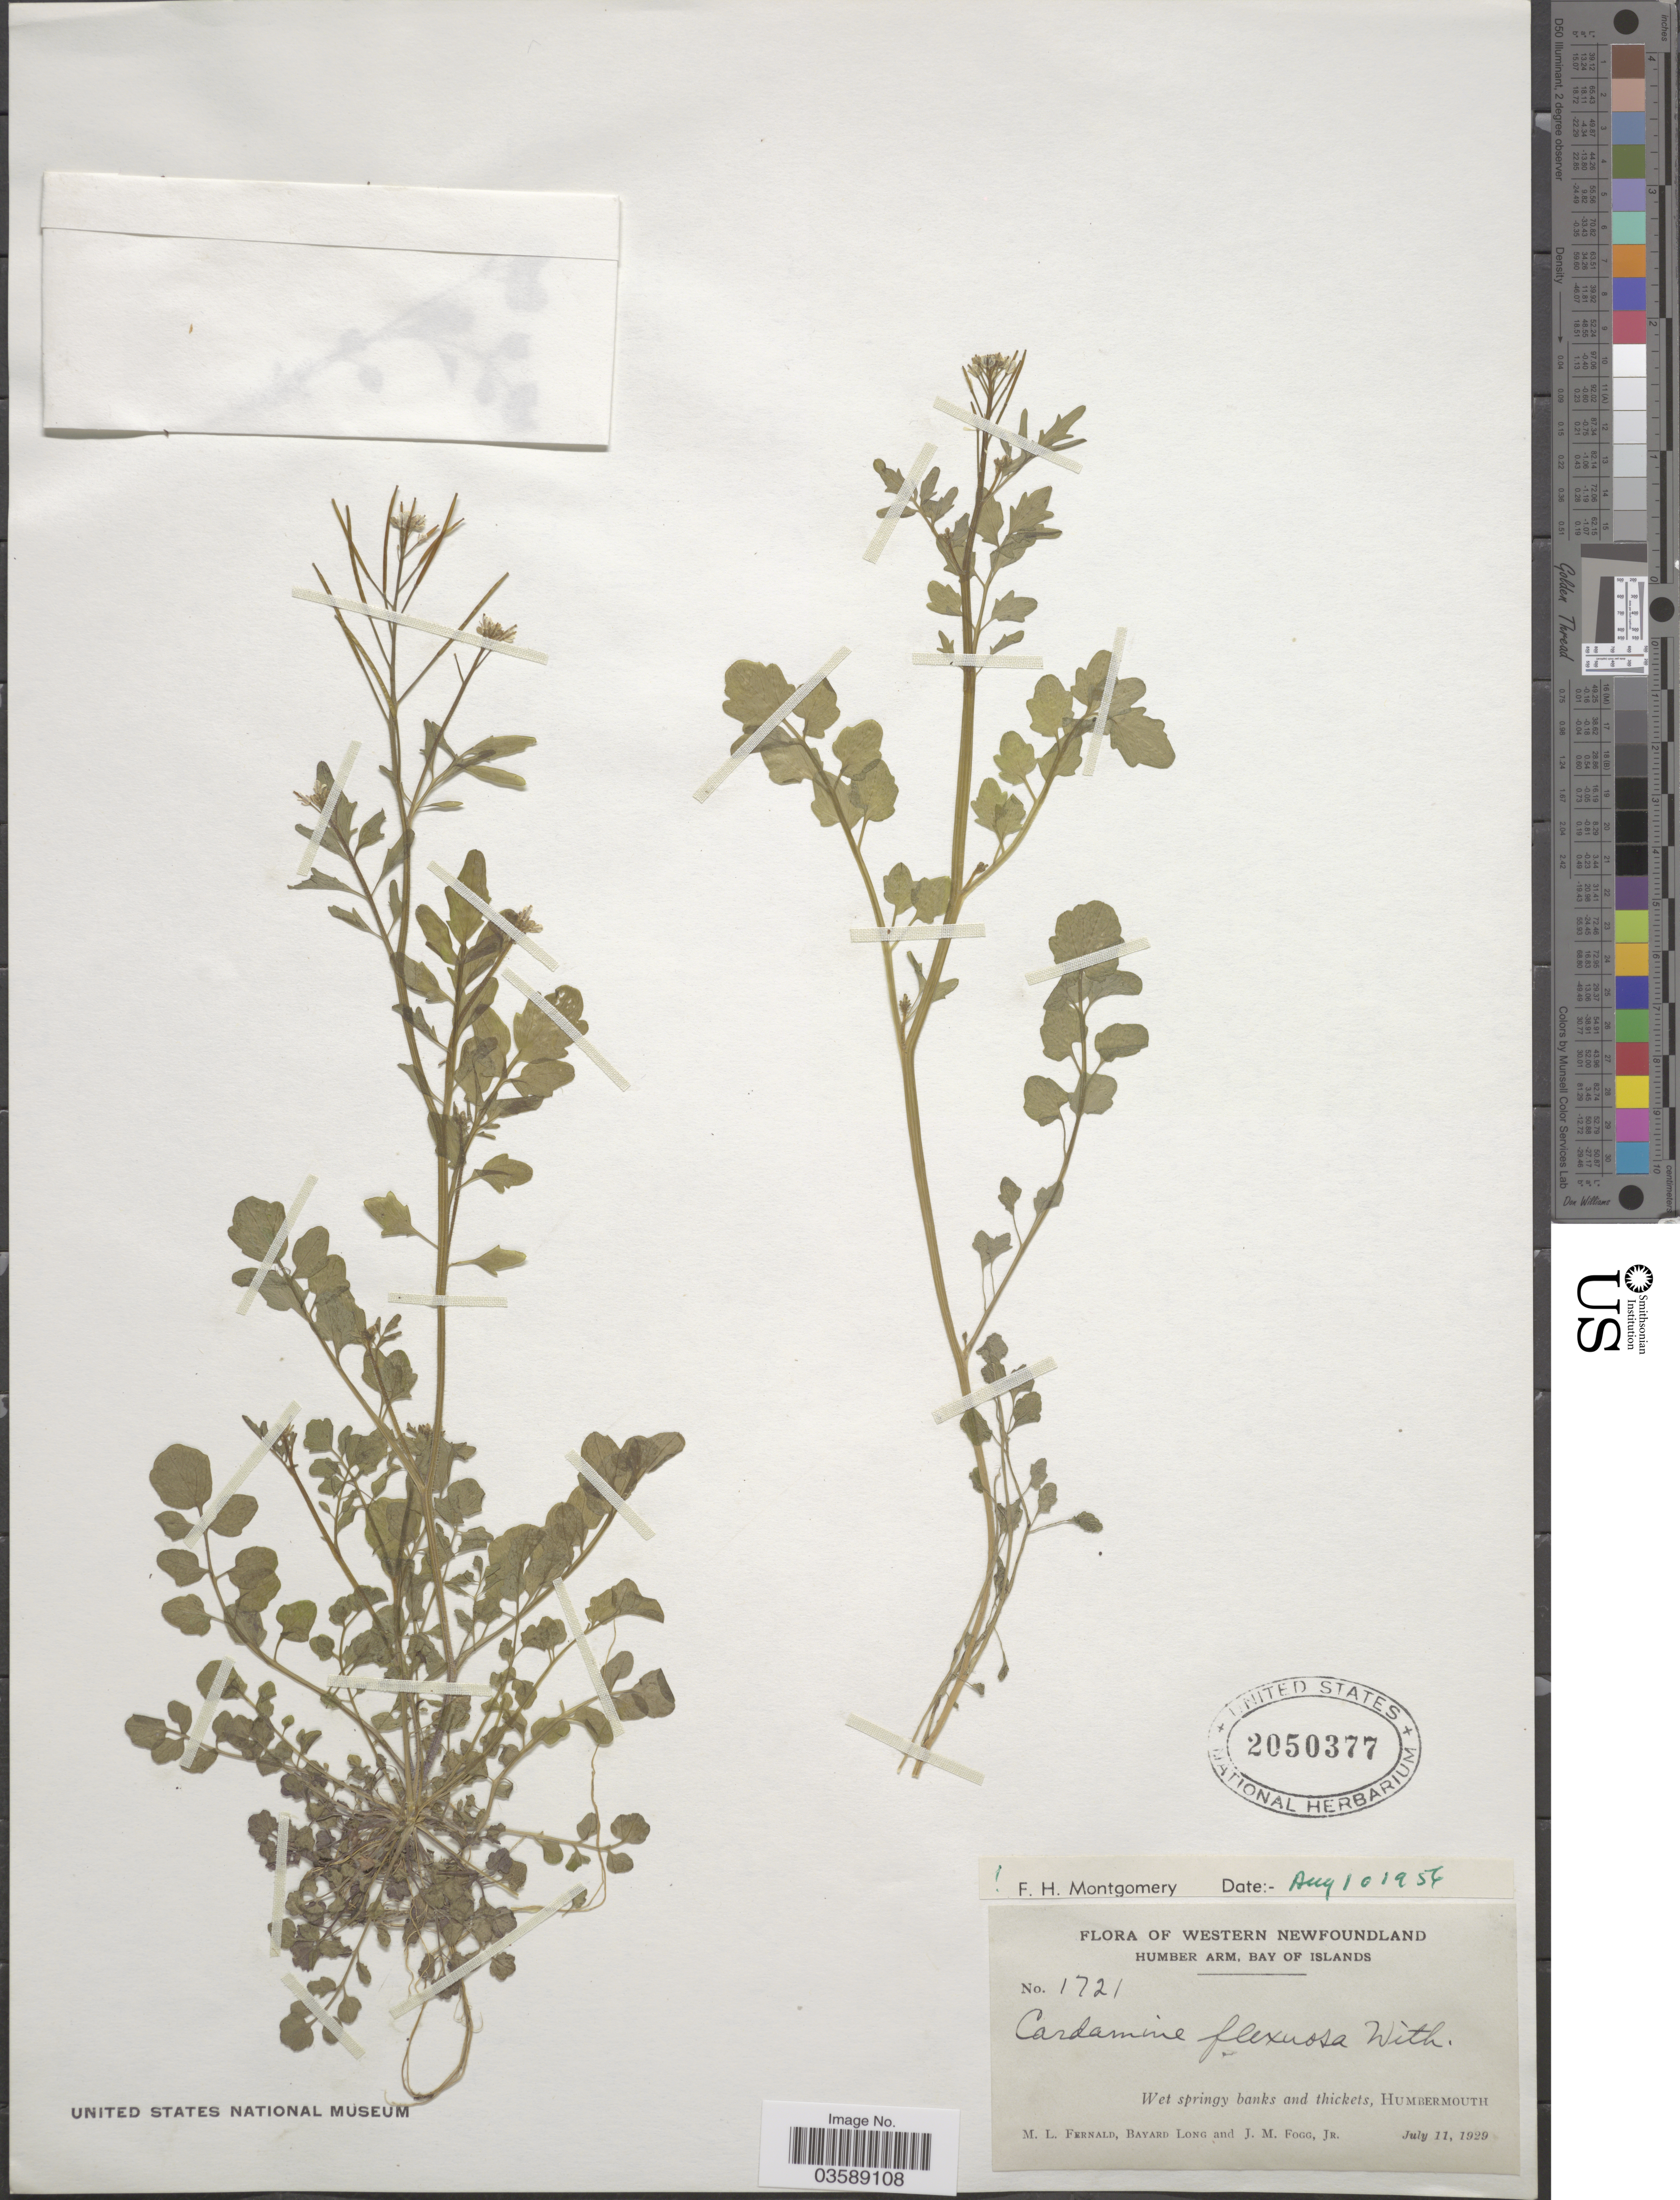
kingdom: Plantae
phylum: Tracheophyta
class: Magnoliopsida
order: Brassicales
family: Brassicaceae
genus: Cardamine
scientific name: Cardamine flexuosa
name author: With.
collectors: M. L. Fernald, B. Long & J. Fogg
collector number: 1721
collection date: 1929-07-11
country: Canada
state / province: Newfoundland and Labrador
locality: Western Newfoundland. Humber Arm, Bay of Islands. Wet springy banks and thickets, Humbermouth.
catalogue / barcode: US 2050377